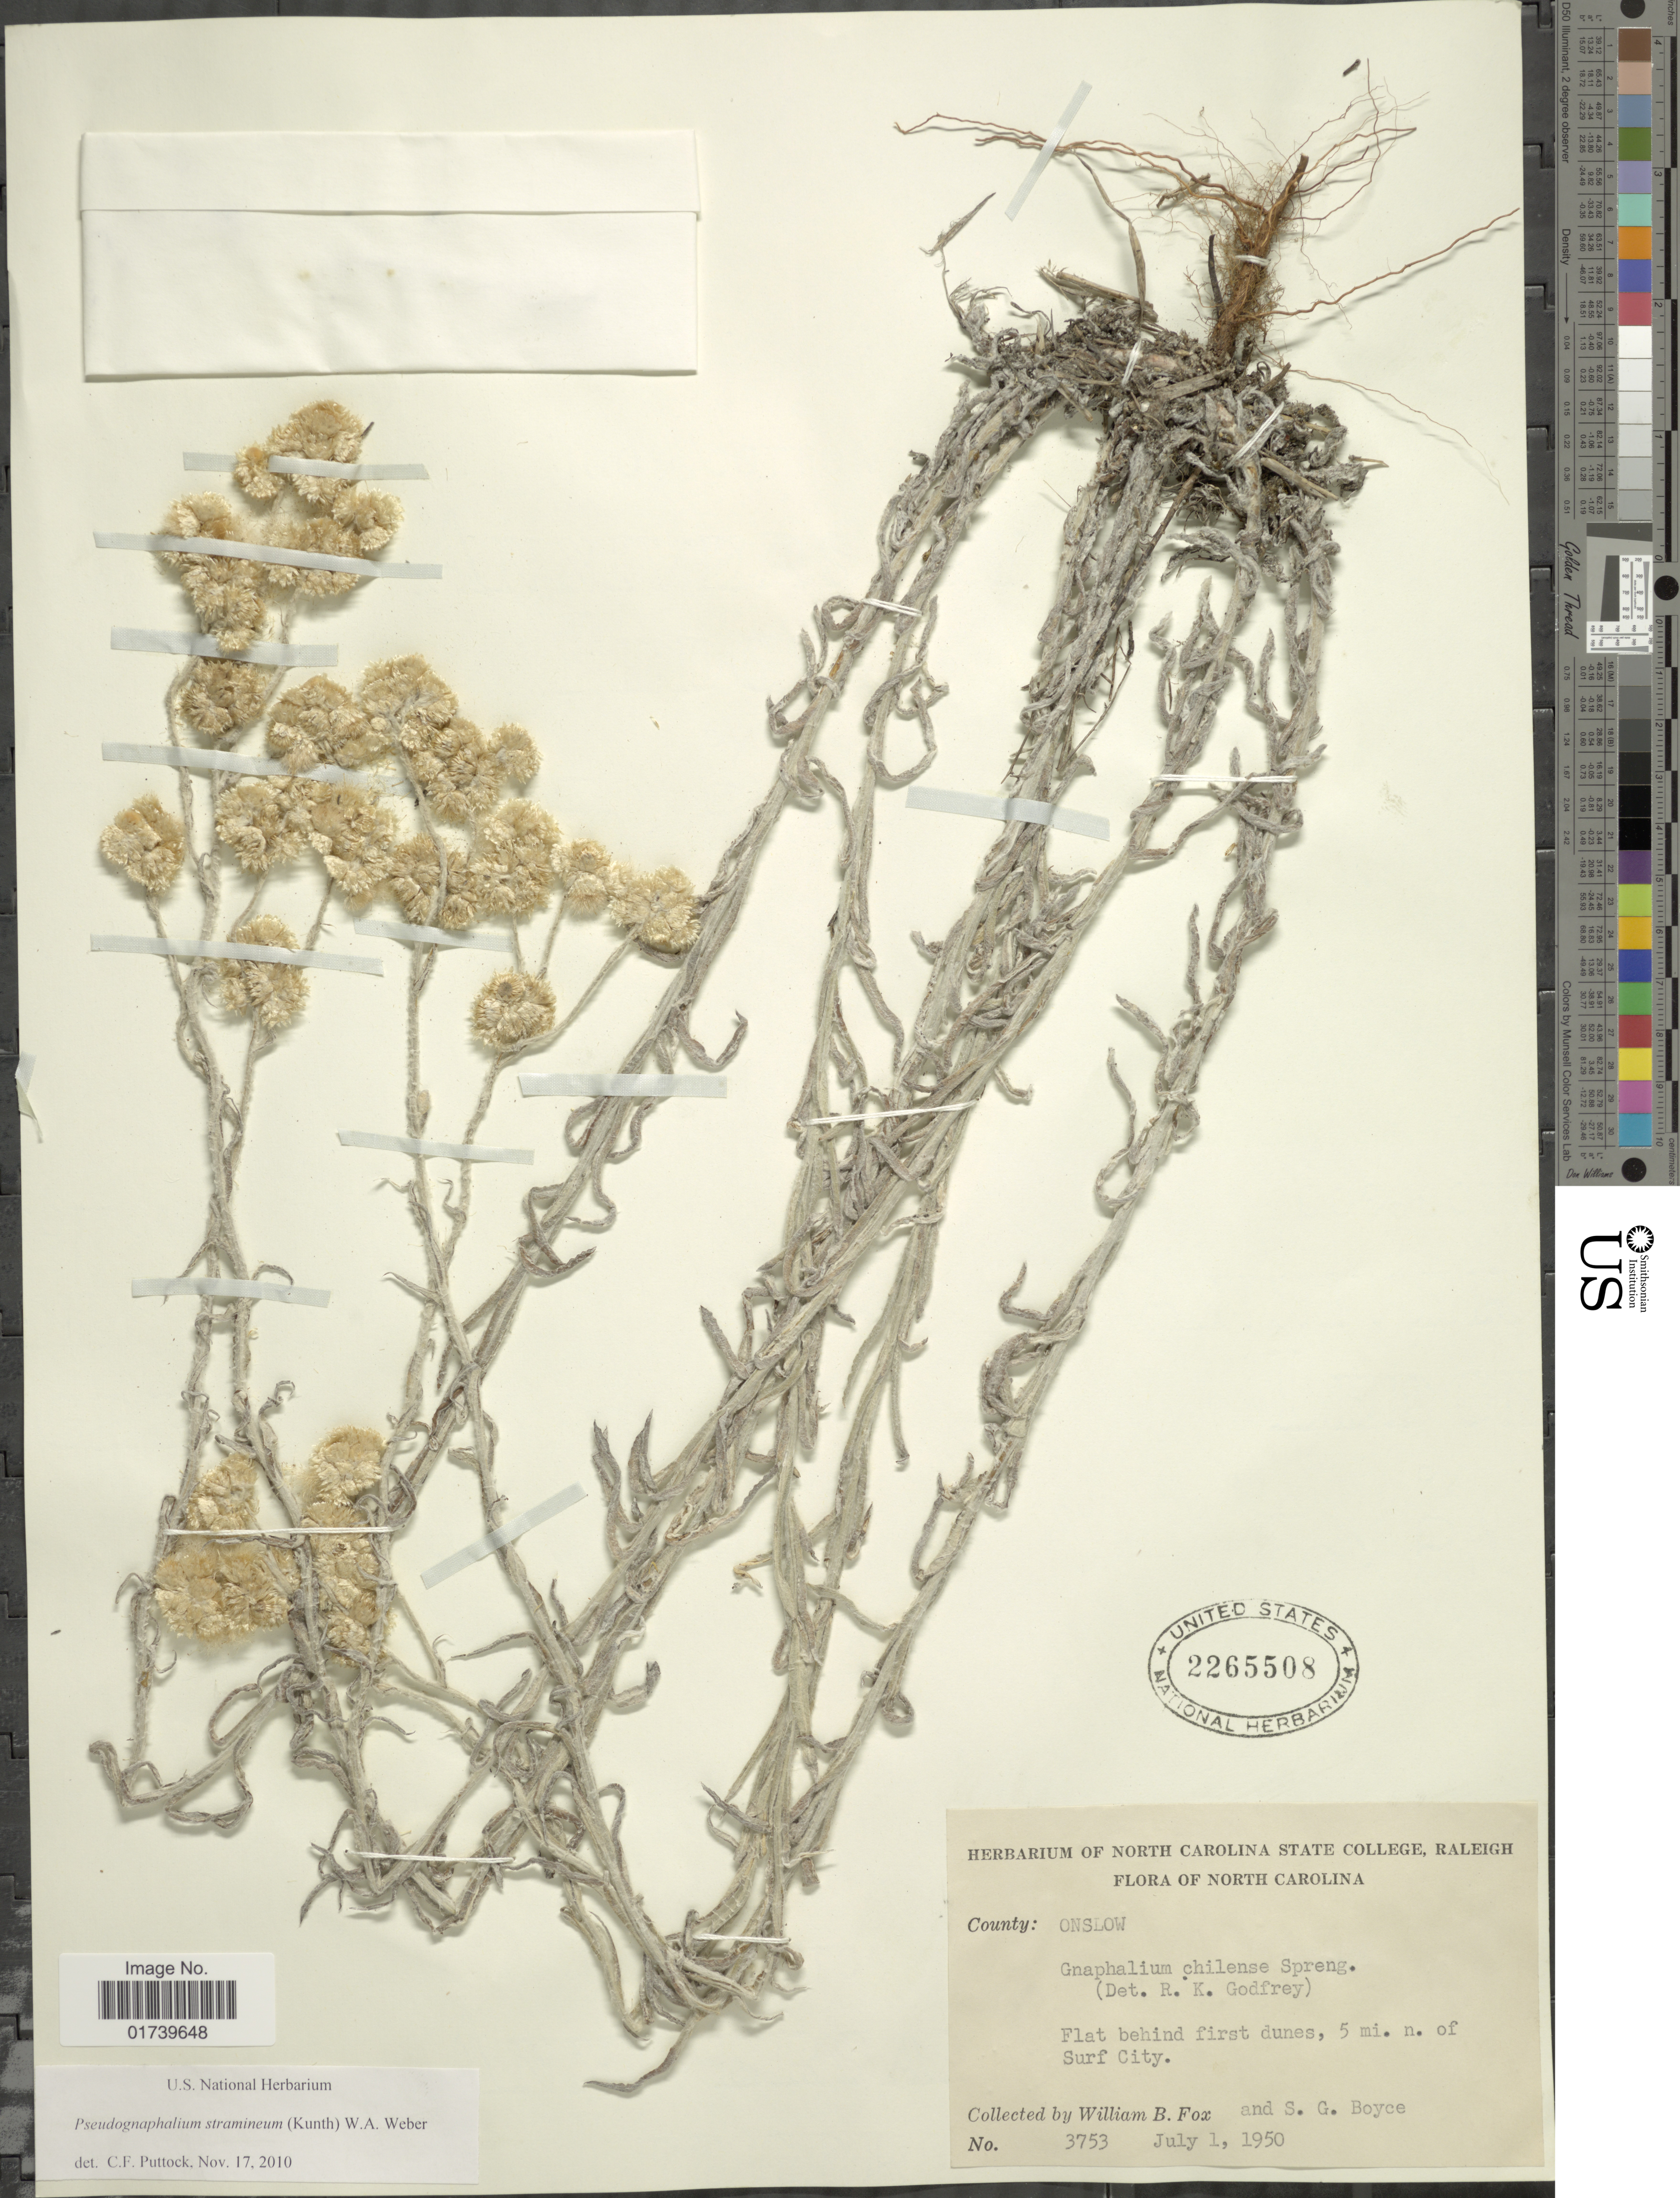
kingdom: Plantae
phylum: Tracheophyta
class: Magnoliopsida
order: Asterales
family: Asteraceae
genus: Pseudognaphalium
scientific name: Pseudognaphalium stramineum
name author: (Kunth) Anderb.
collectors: W. B. Fox & S. Boyce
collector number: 3753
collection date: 1950-07-01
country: United States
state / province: North Carolina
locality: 5 mi. n. of Surf City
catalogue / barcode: US 2265508